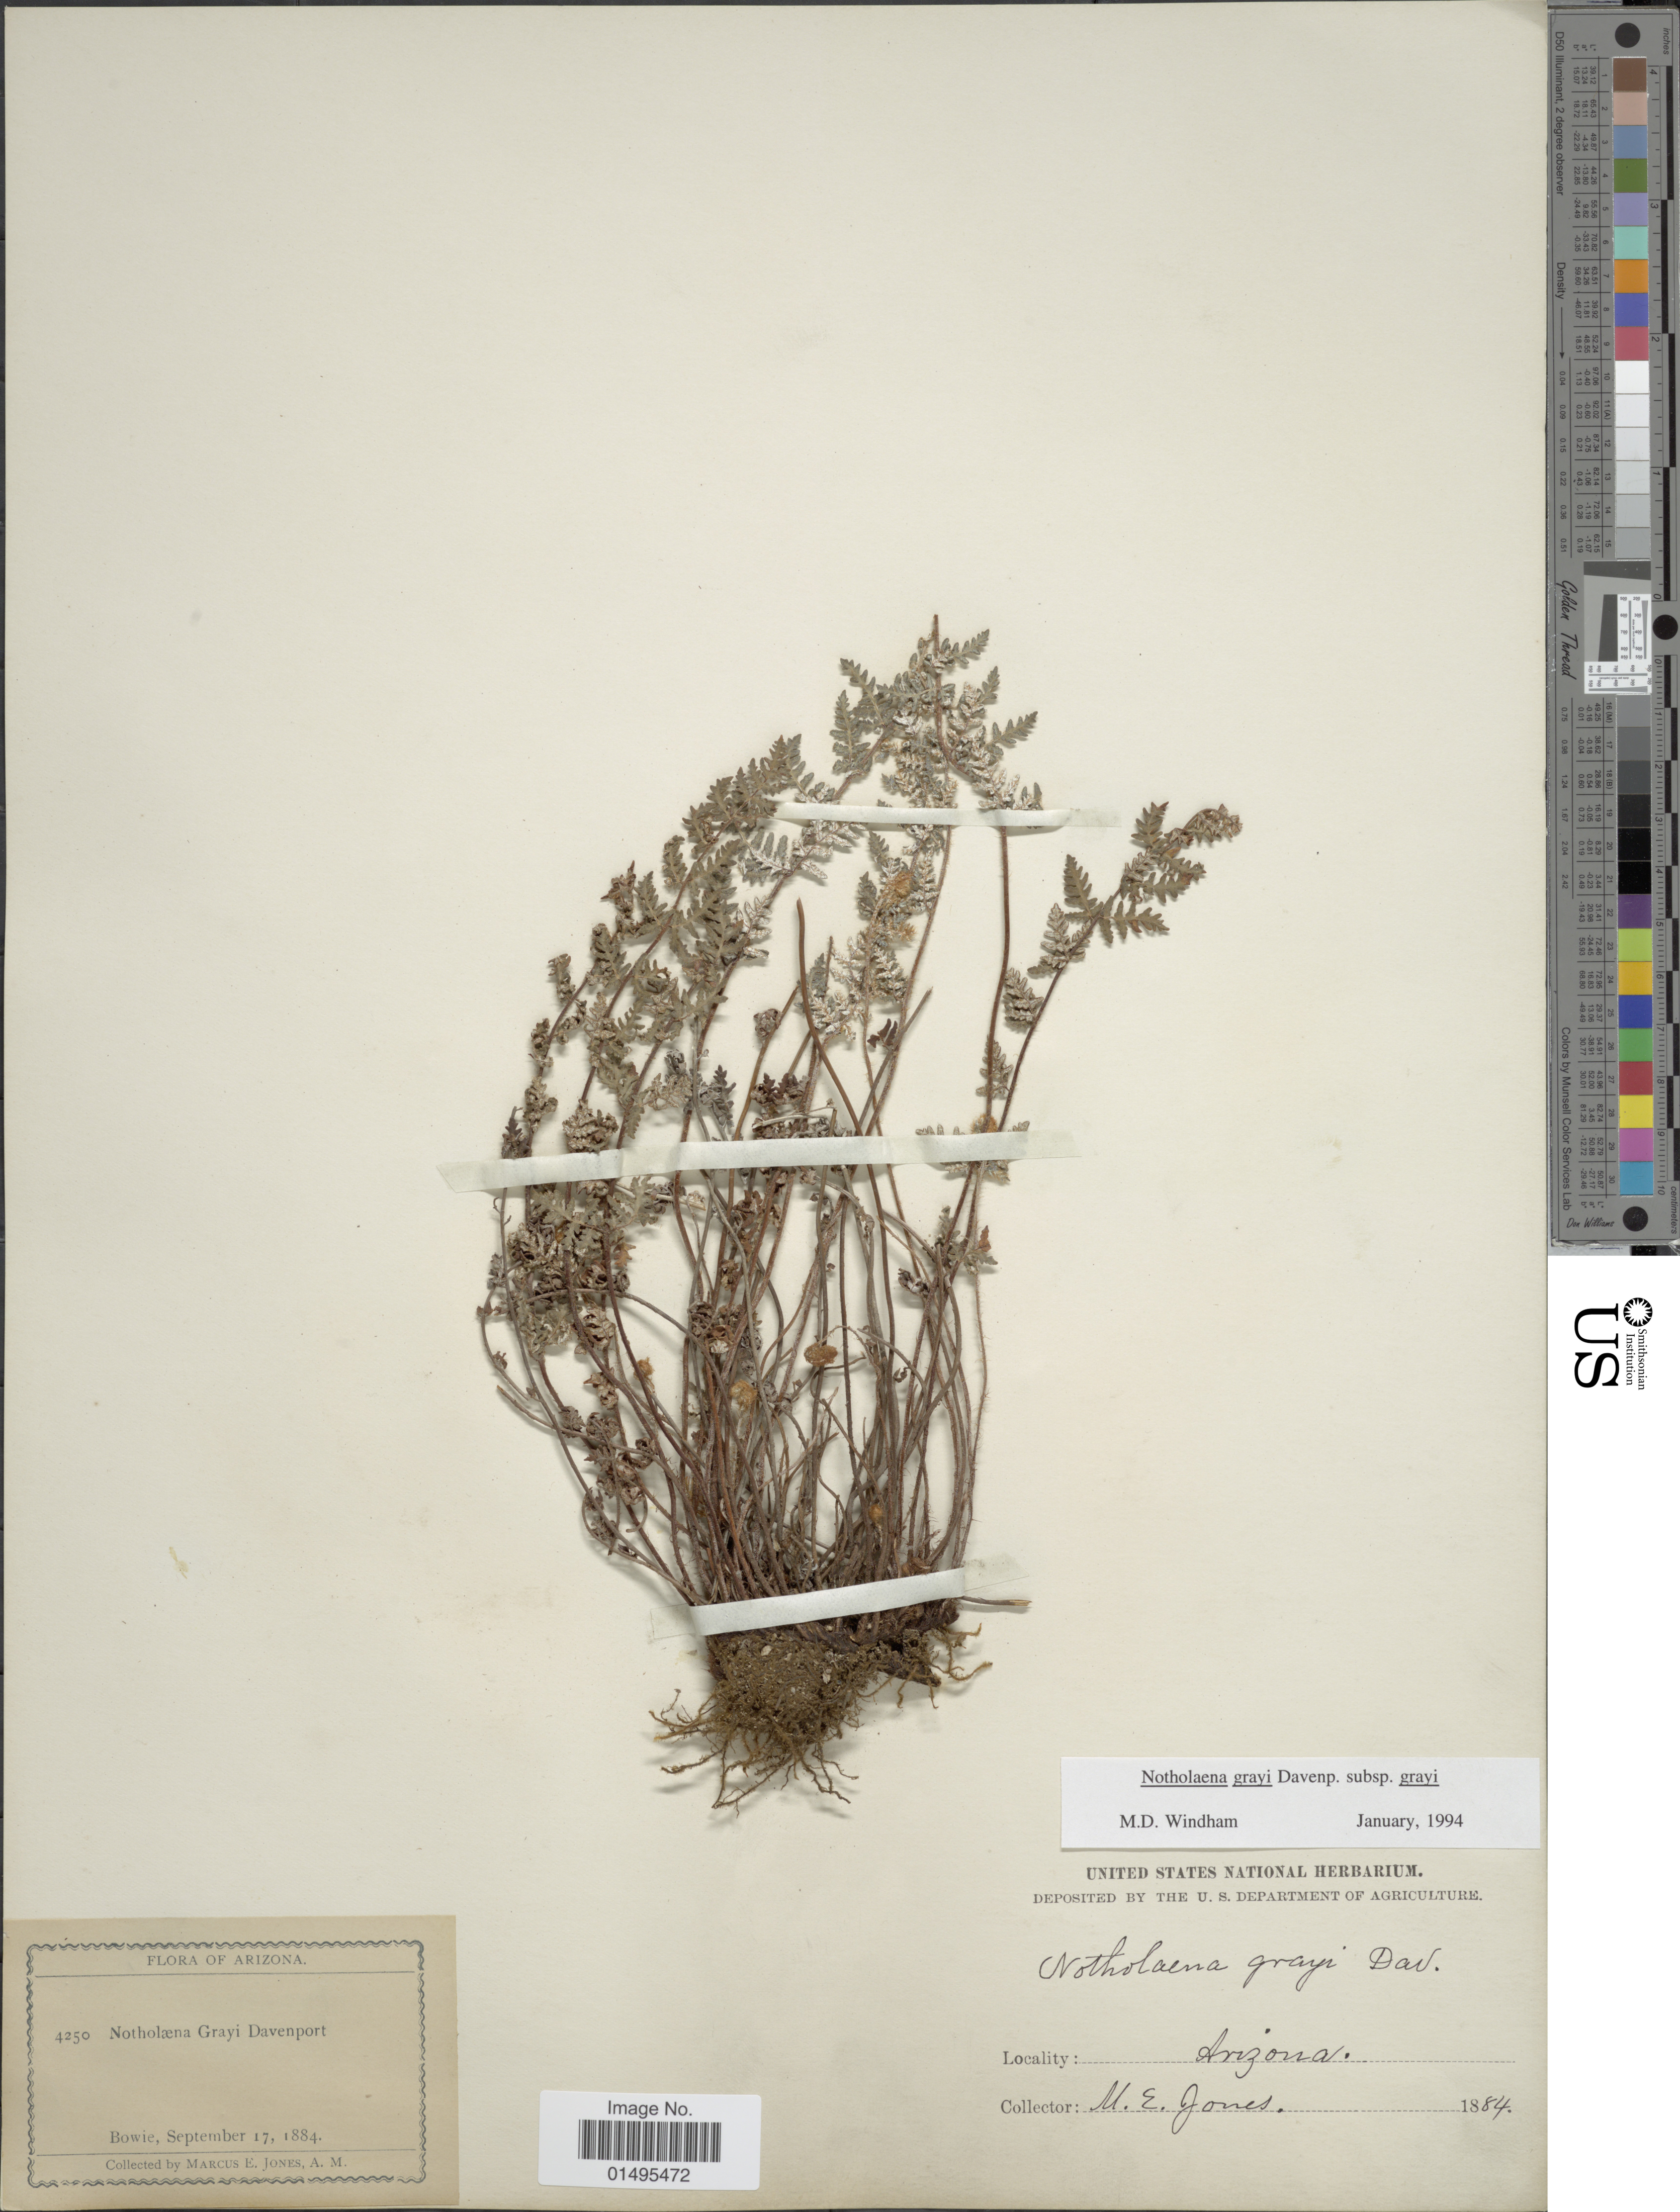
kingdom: Plantae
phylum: Tracheophyta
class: Polypodiopsida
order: Polypodiales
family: Pteridaceae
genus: Notholaena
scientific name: Notholaena grayi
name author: Davenp.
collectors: M. E. Jones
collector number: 4250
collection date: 1884-09-17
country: United States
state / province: Arizona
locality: Bowie.